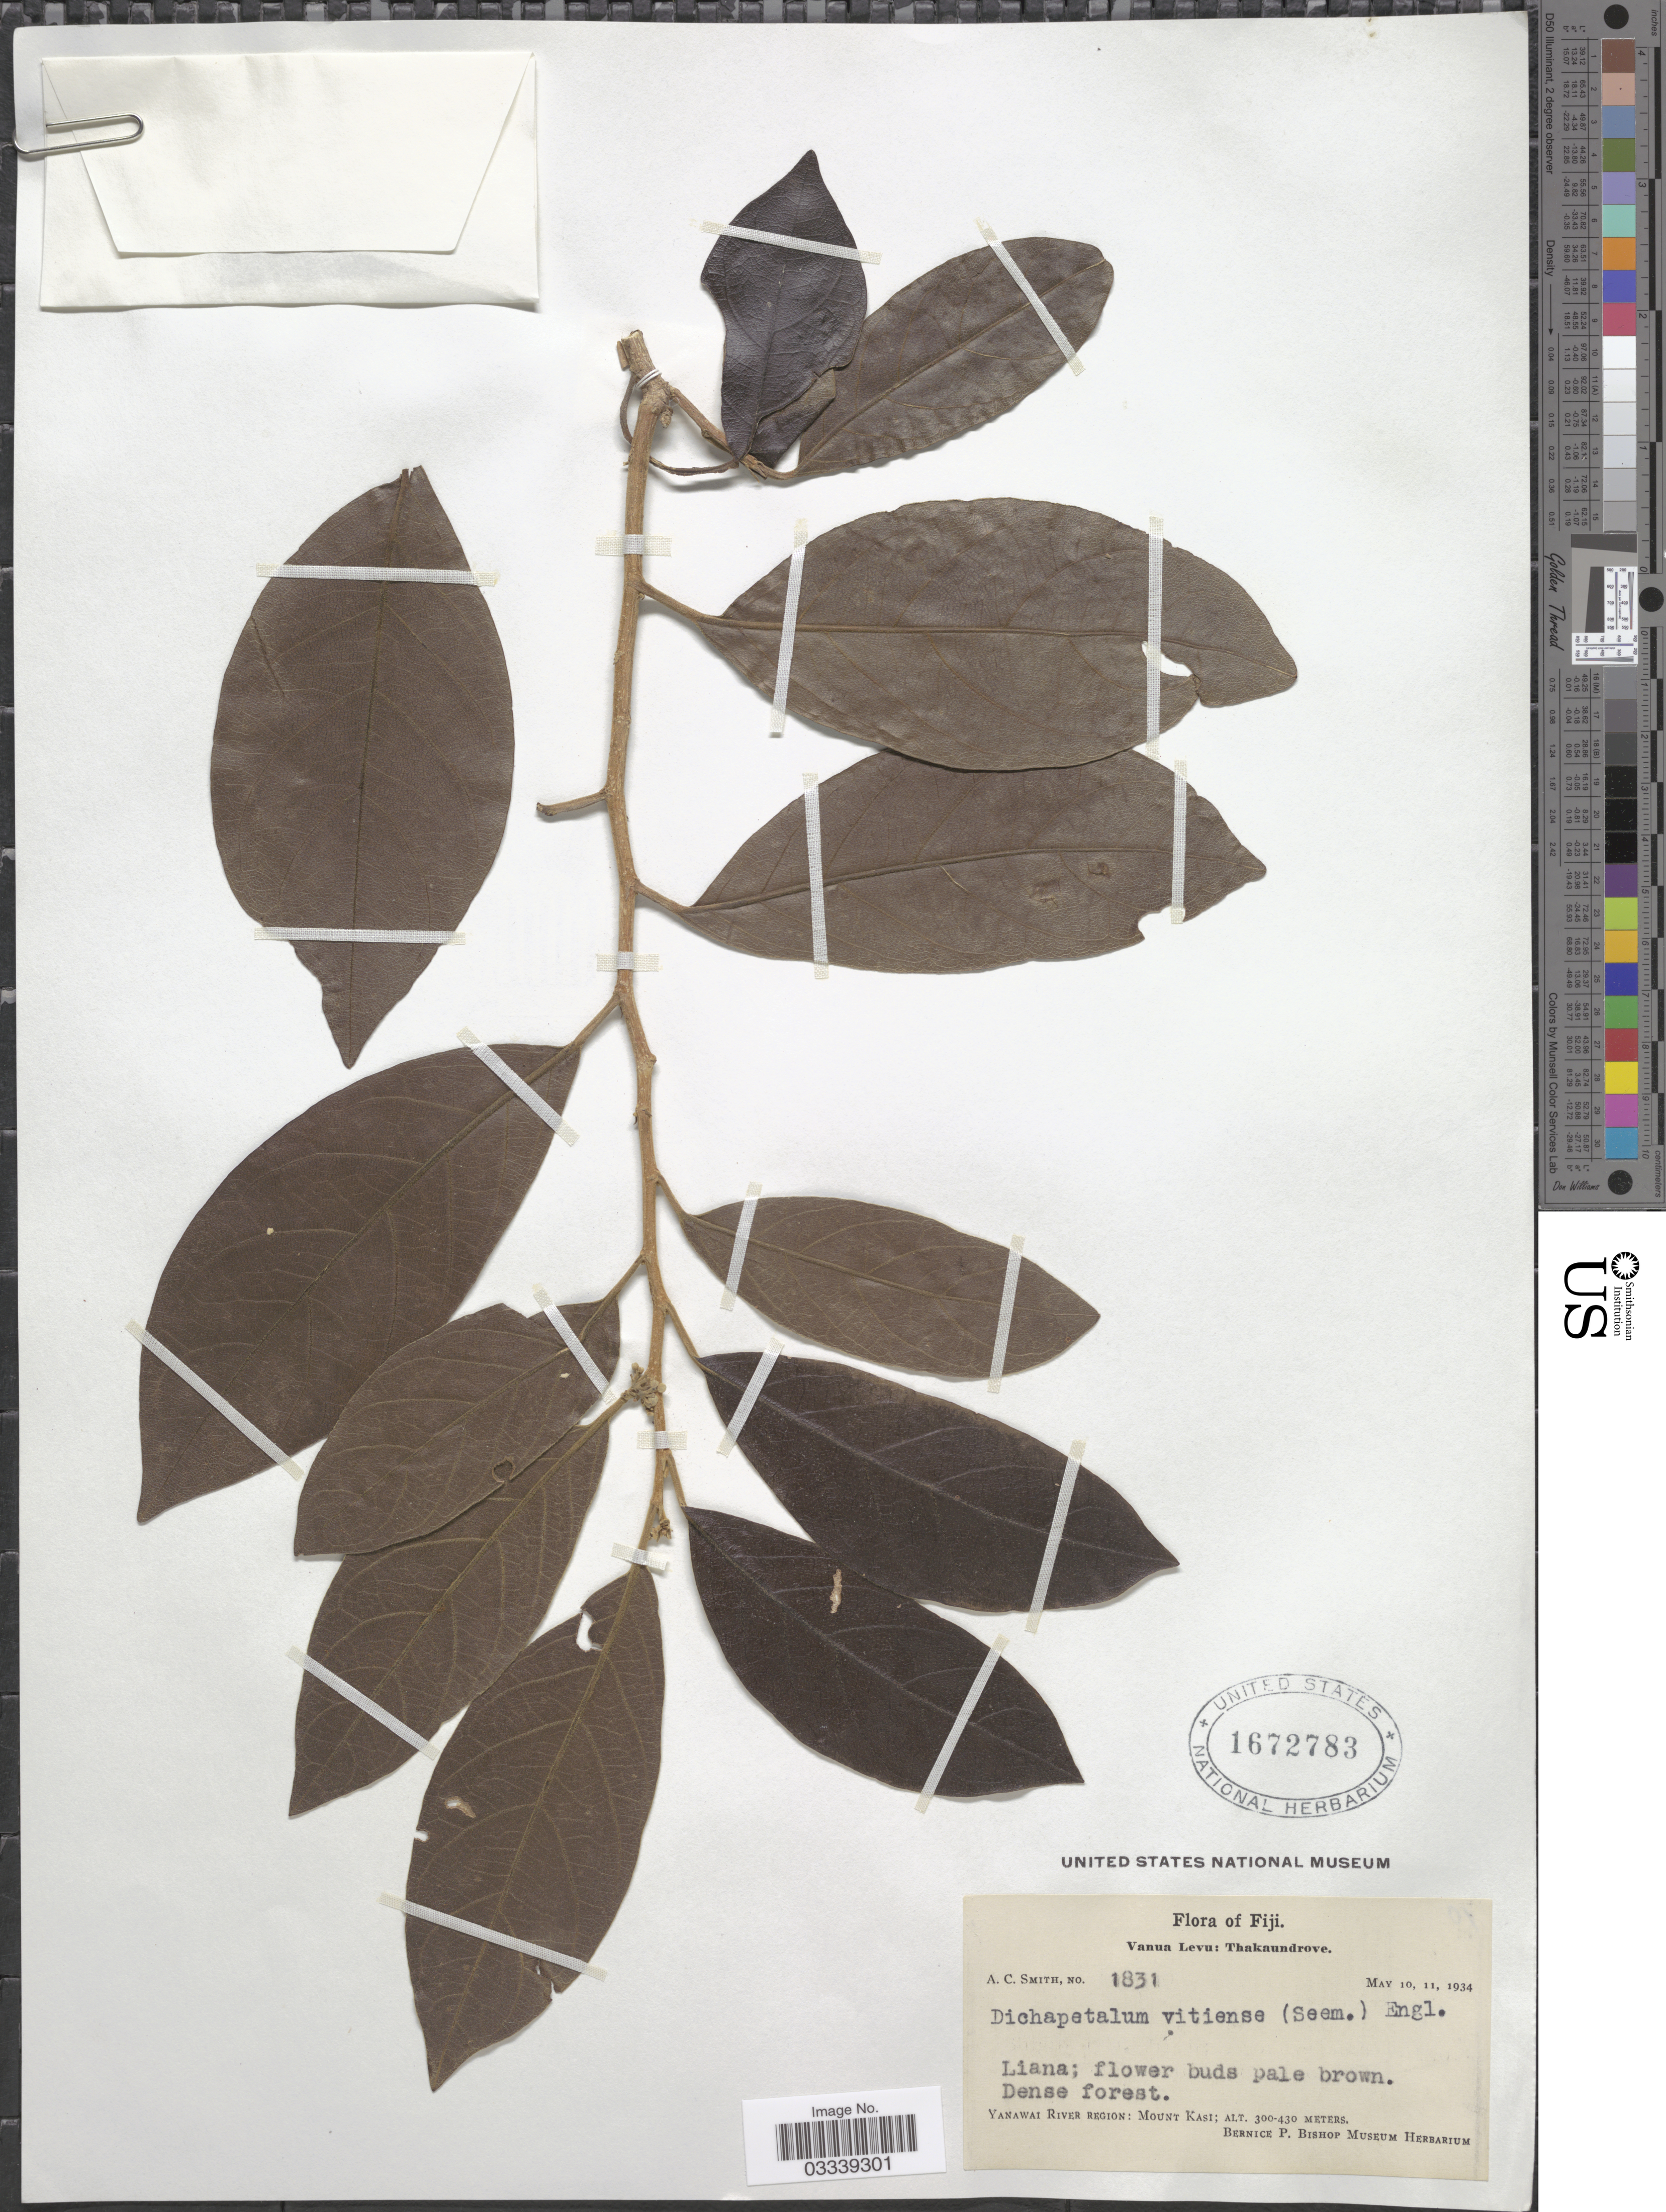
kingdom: Plantae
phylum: Tracheophyta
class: Magnoliopsida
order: Malpighiales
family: Dichapetalaceae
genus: Dichapetalum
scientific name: Dichapetalum vitiense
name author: (Seem.) Engl.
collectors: A. C. Smith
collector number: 1831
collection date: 1934-05-10/1934-05-11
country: Fiji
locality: Vanua Levu: Thakaundrove, Yanawai River Region: Mount Kasi.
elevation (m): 300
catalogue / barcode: US 1672783